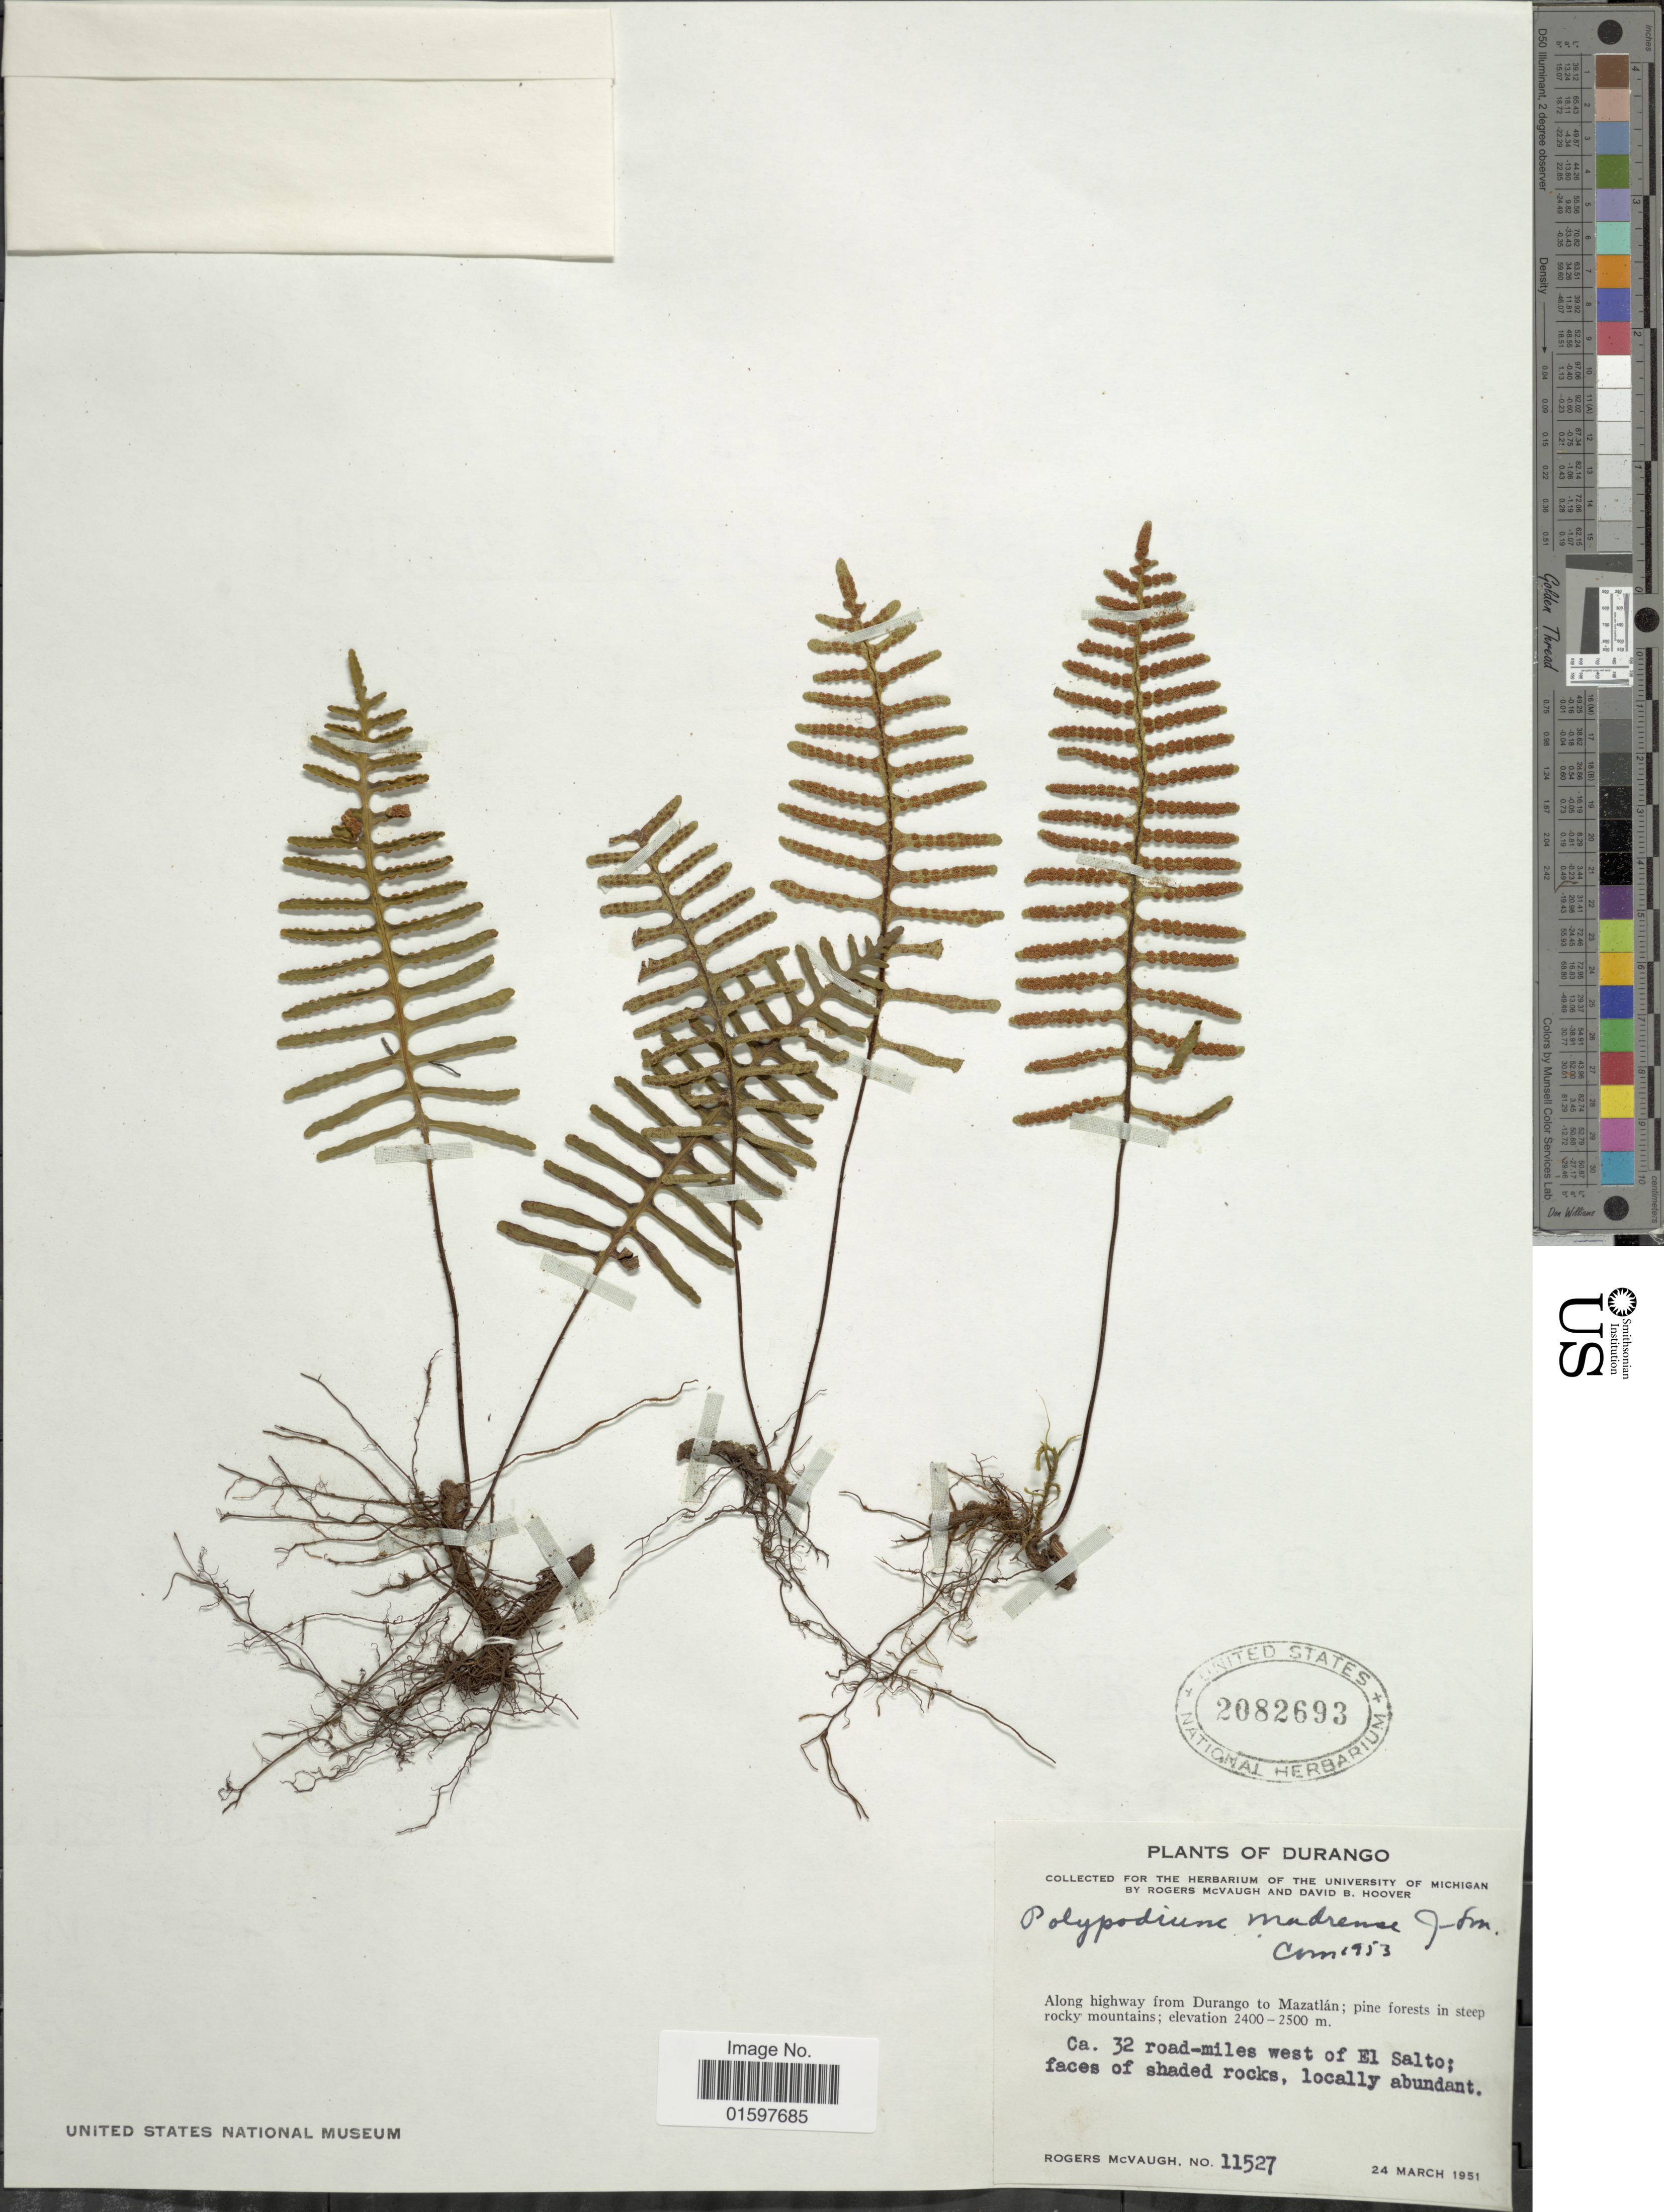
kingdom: Plantae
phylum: Tracheophyta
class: Polypodiopsida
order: Polypodiales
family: Polypodiaceae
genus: Pleopeltis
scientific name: Pleopeltis madrense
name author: (J. Sm.) A.R. Sm. & Tejero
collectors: R. McVaugh & D. B. Hoover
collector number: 11527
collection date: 1951-03-24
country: Mexico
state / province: Durango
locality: Along highway from Durango to Mazatlán; pine forest in steep rocky mountains, ca. 32 road-miles west of El Salto.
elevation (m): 2400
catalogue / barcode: US 2082693